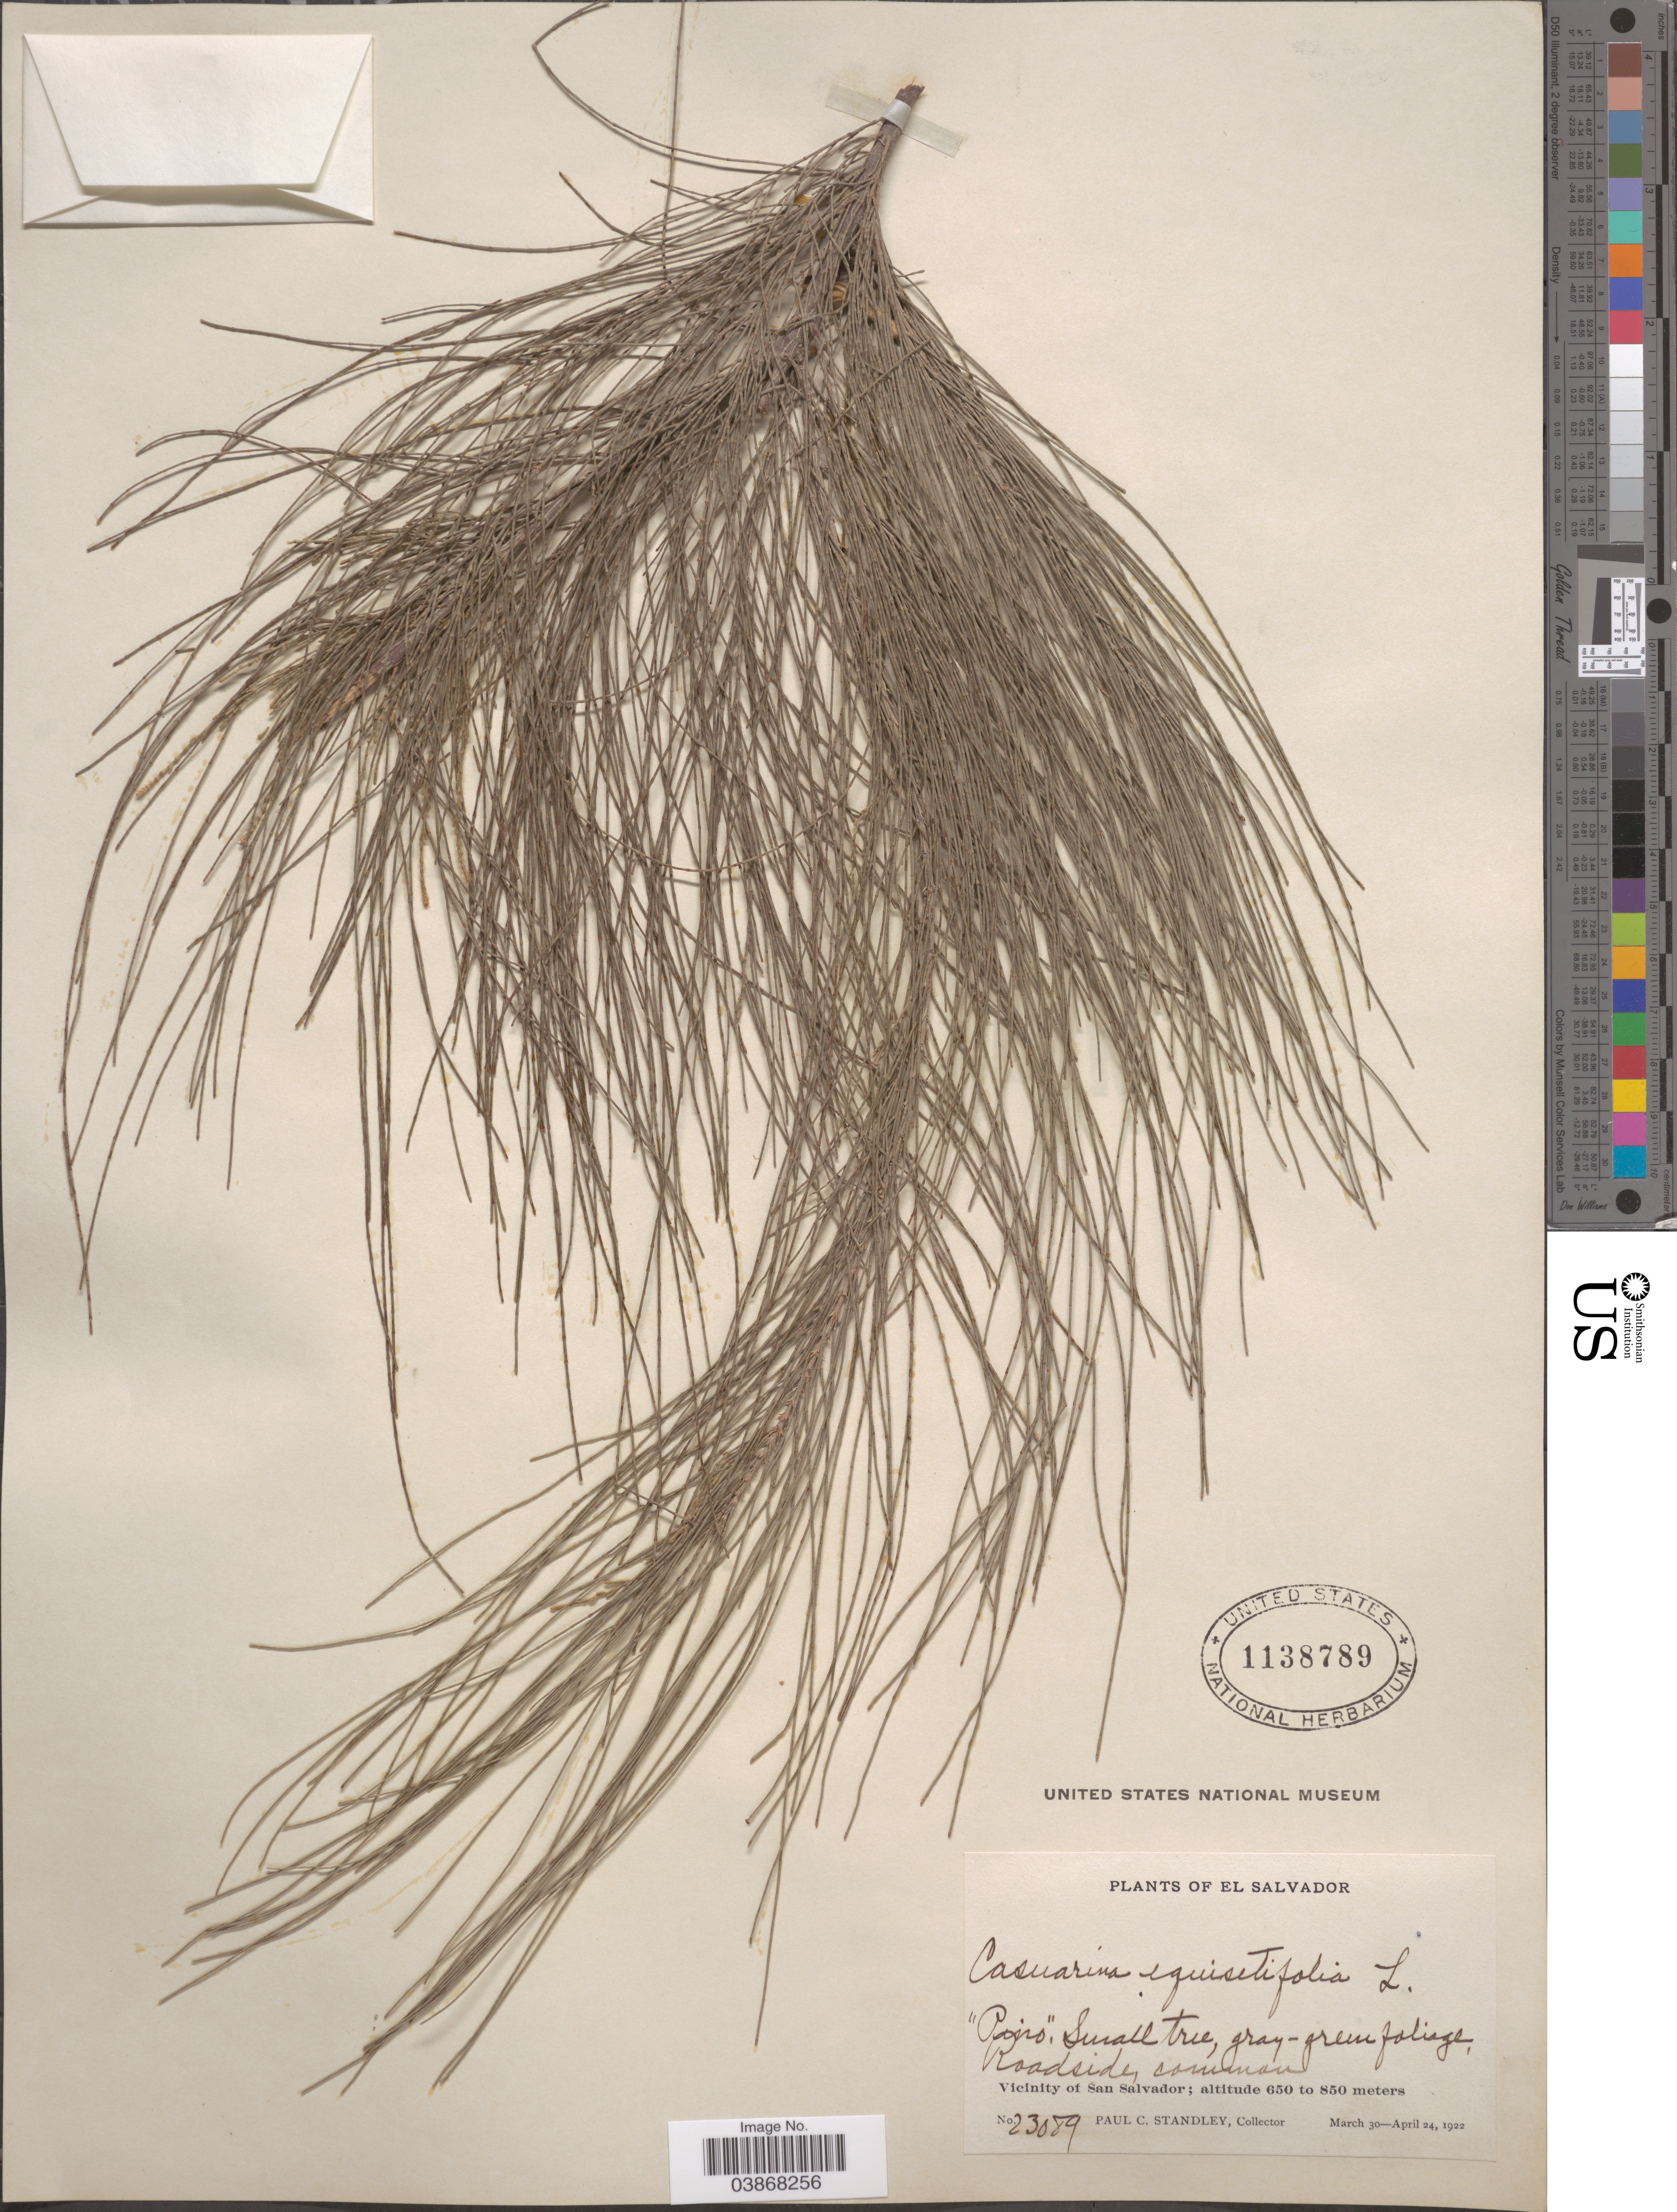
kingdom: Plantae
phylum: Tracheophyta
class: Magnoliopsida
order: Fagales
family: Casuarinaceae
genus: Casuarina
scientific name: Casuarina equisetifolia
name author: L.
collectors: P. C. Standley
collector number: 23089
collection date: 1922-03-30/1922-04-24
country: El Salvador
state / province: San Salvador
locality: Vicinity of San Salvador.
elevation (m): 650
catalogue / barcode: US 1138789